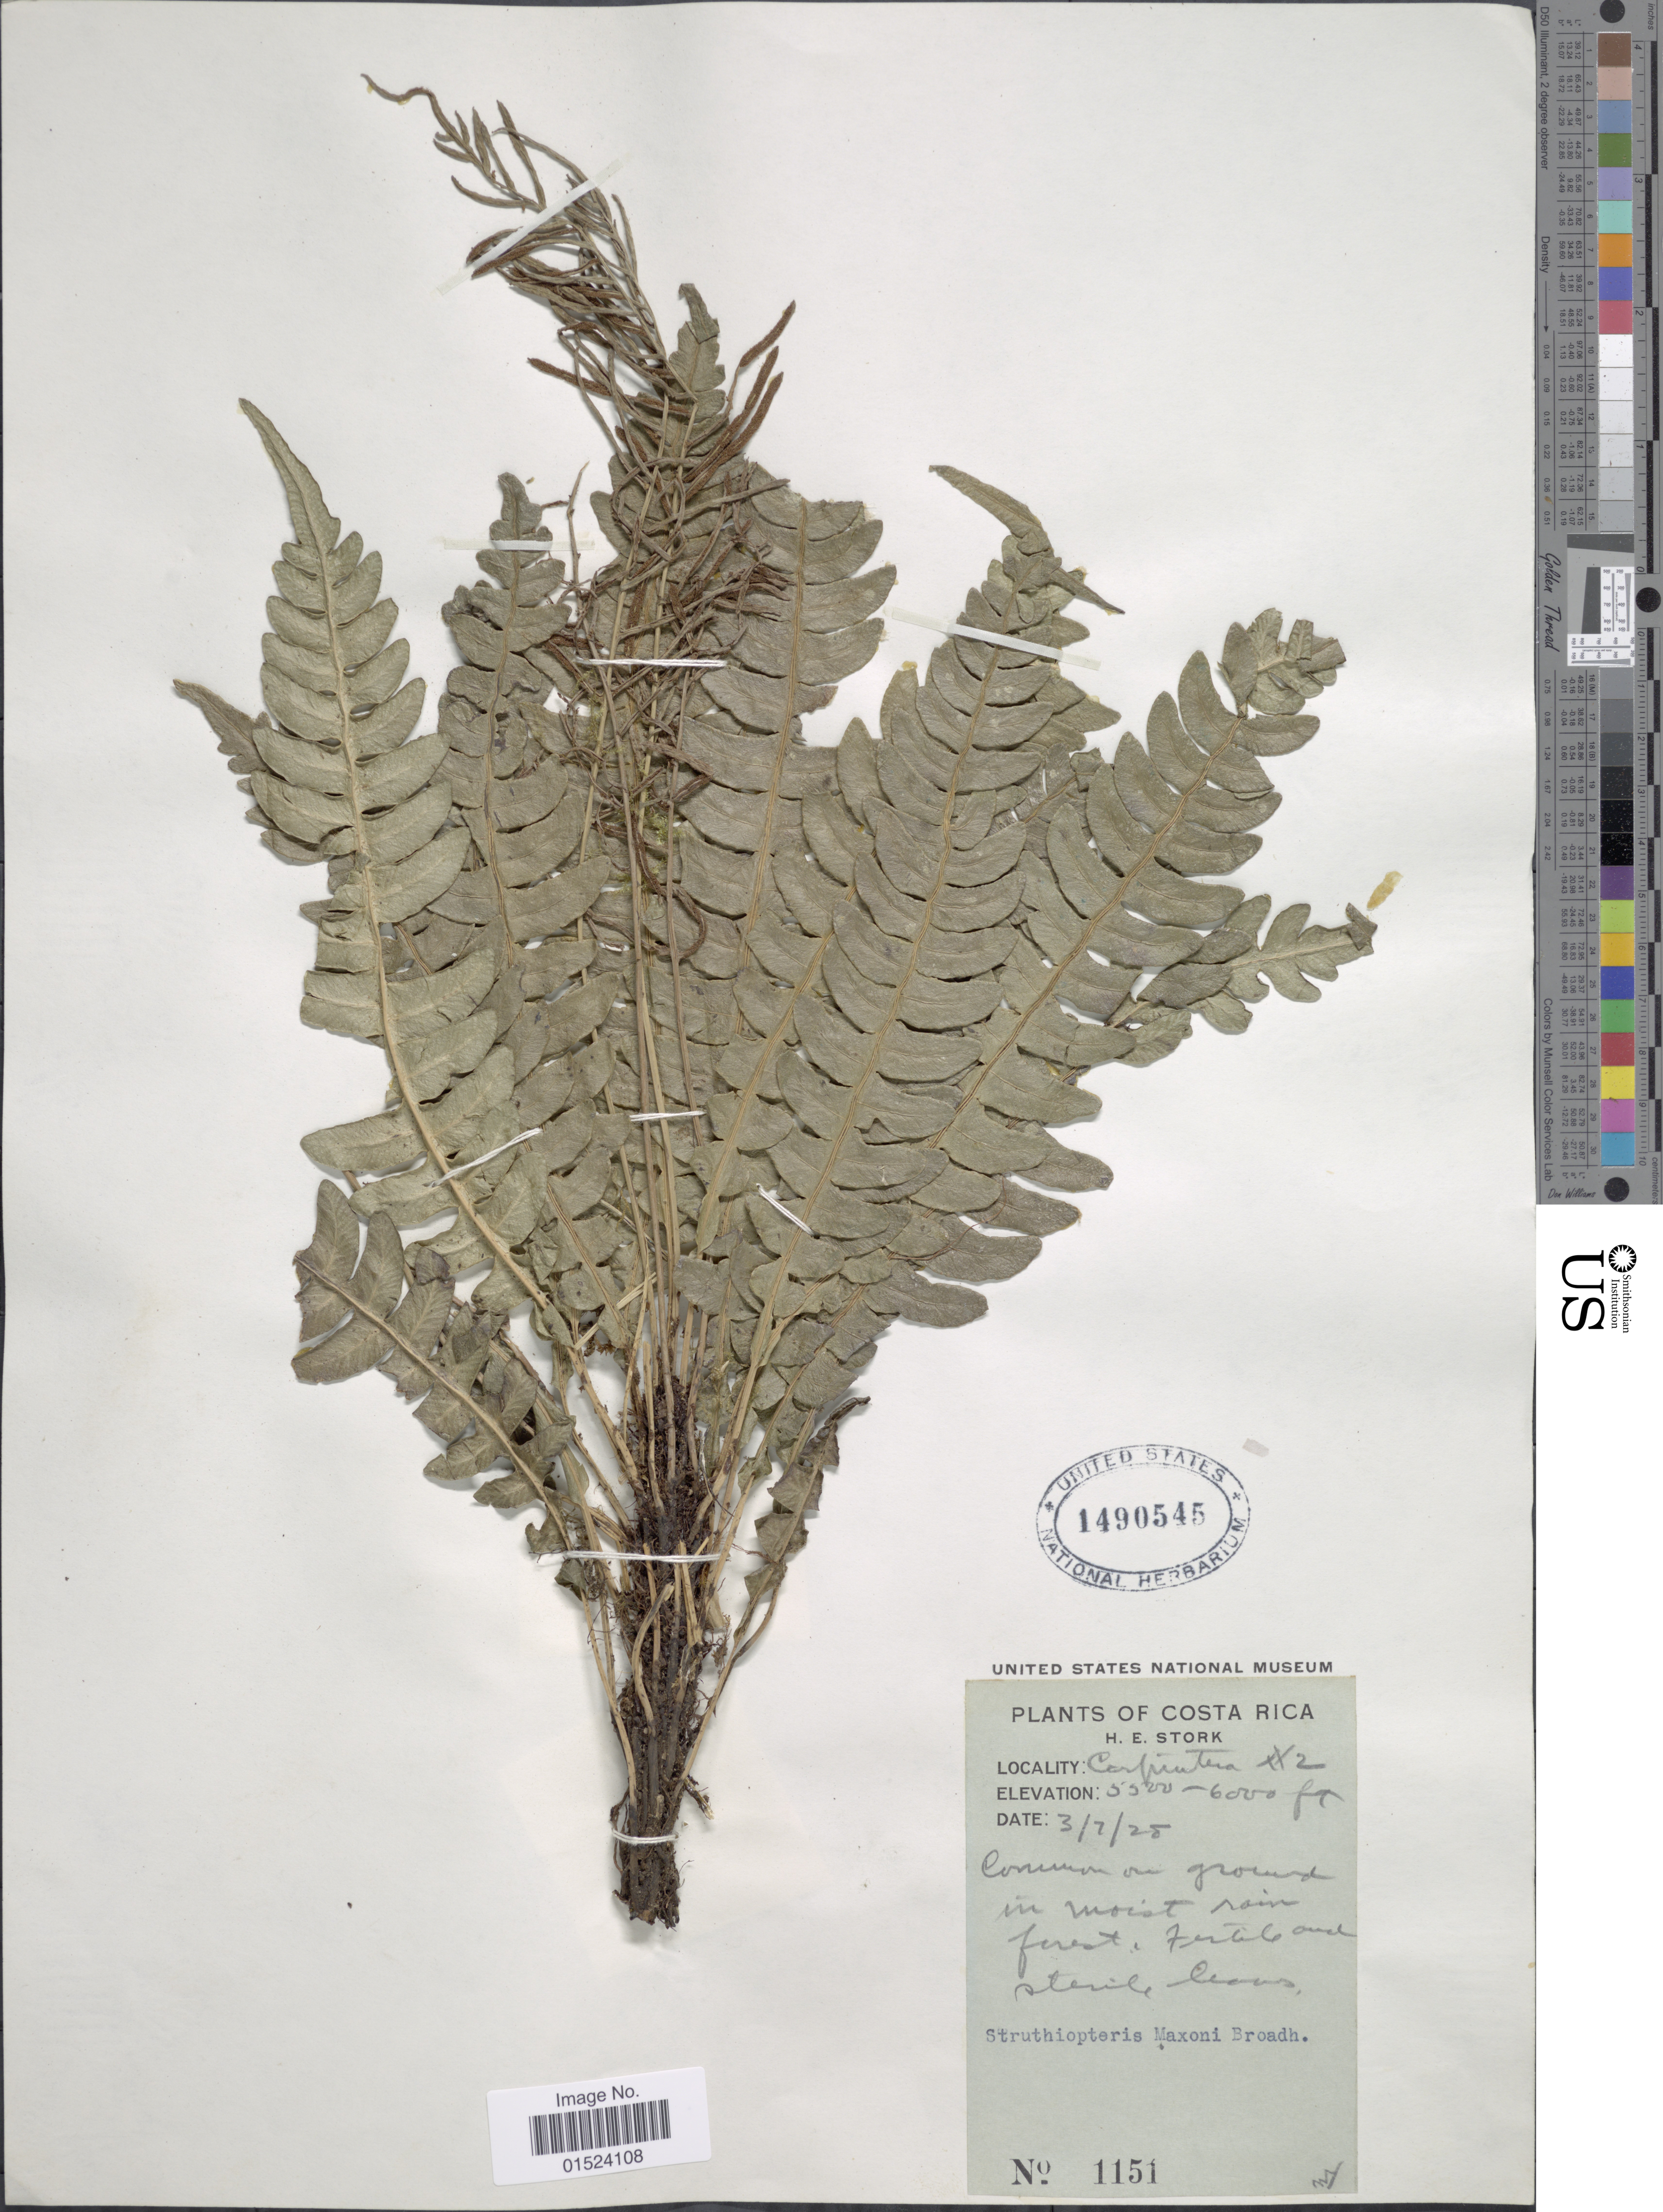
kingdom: Plantae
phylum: Tracheophyta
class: Polypodiopsida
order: Polypodiales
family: Blechnaceae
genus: Blechnum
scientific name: Blechnum l'herminieri subsp. lehmannii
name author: (Hieron.) Lellinger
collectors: H. E. Stork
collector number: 1151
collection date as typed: Transcribed d/m/y: 3/7/28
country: Costa Rica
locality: Carpintera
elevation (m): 1676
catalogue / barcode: US 1490545